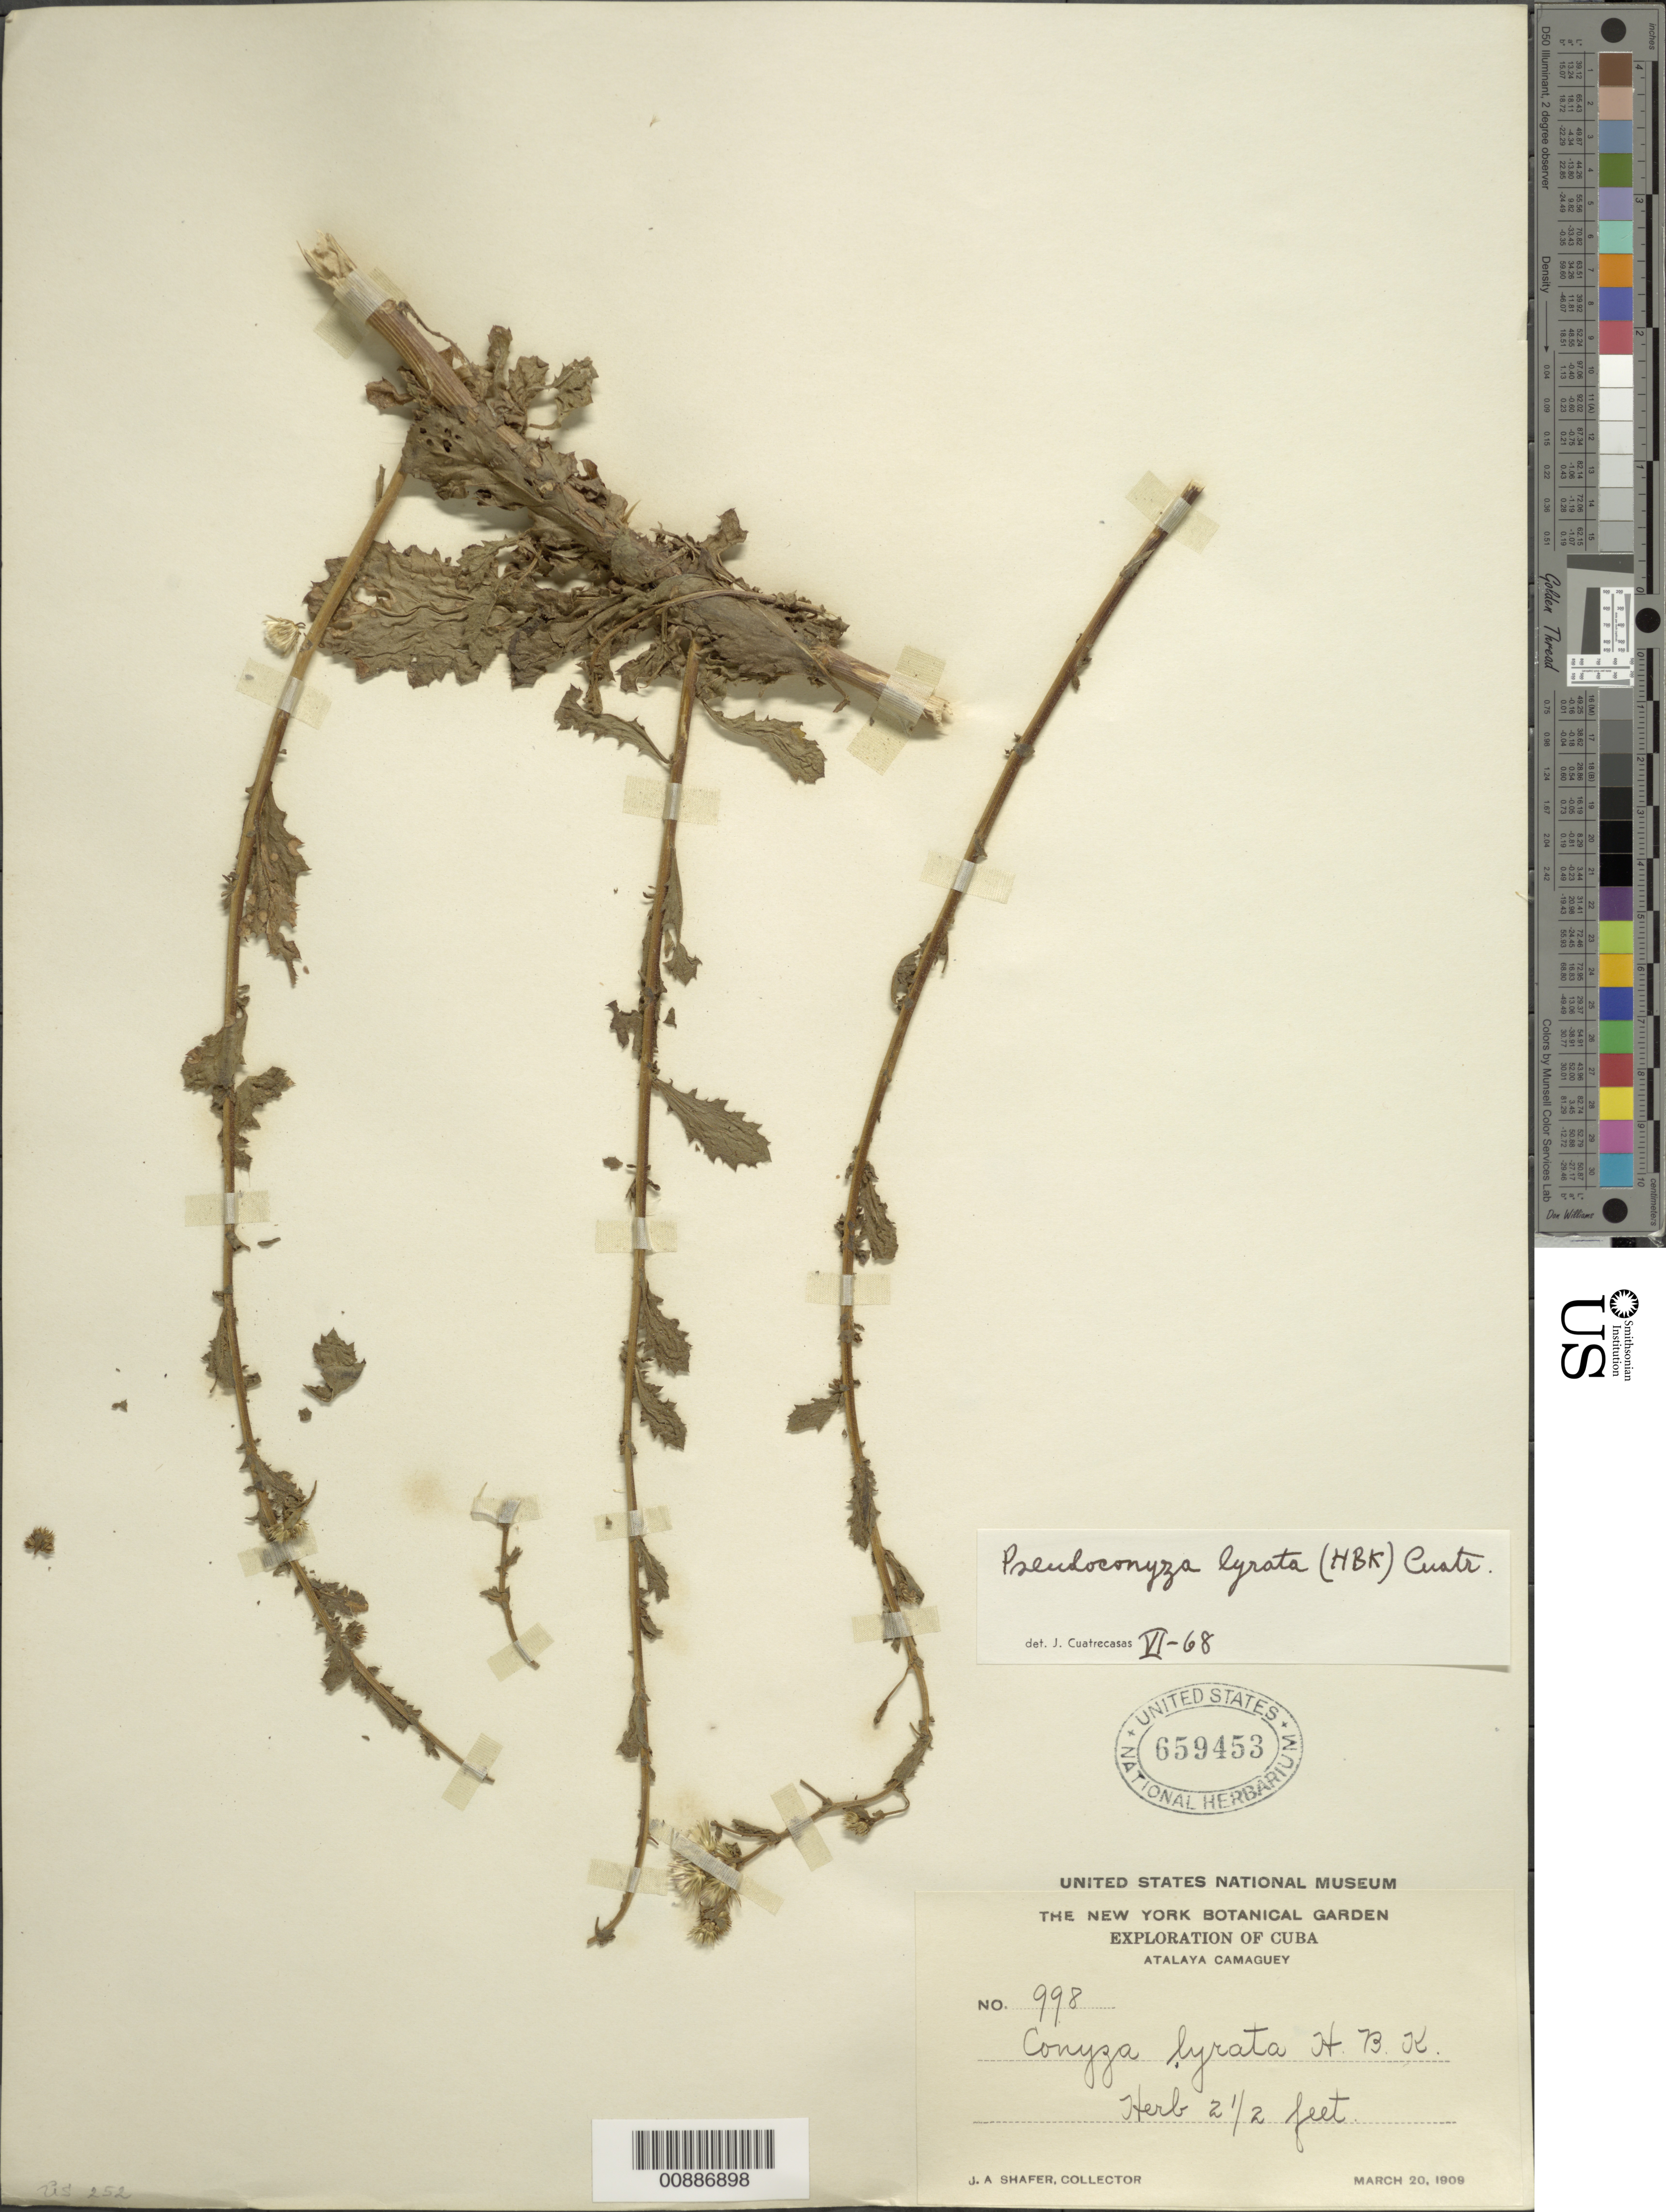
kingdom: Plantae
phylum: Tracheophyta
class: Magnoliopsida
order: Asterales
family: Asteraceae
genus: Pseudoconyza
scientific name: Pseudoconyza lyrata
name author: (Kunth) Cuatrec.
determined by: Cuatrecasas, J.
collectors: J. A. Shafer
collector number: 998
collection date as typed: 20 Mar 1909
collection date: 1909-03-20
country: Cuba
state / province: Camaguey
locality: Atalaya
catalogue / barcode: US 659453